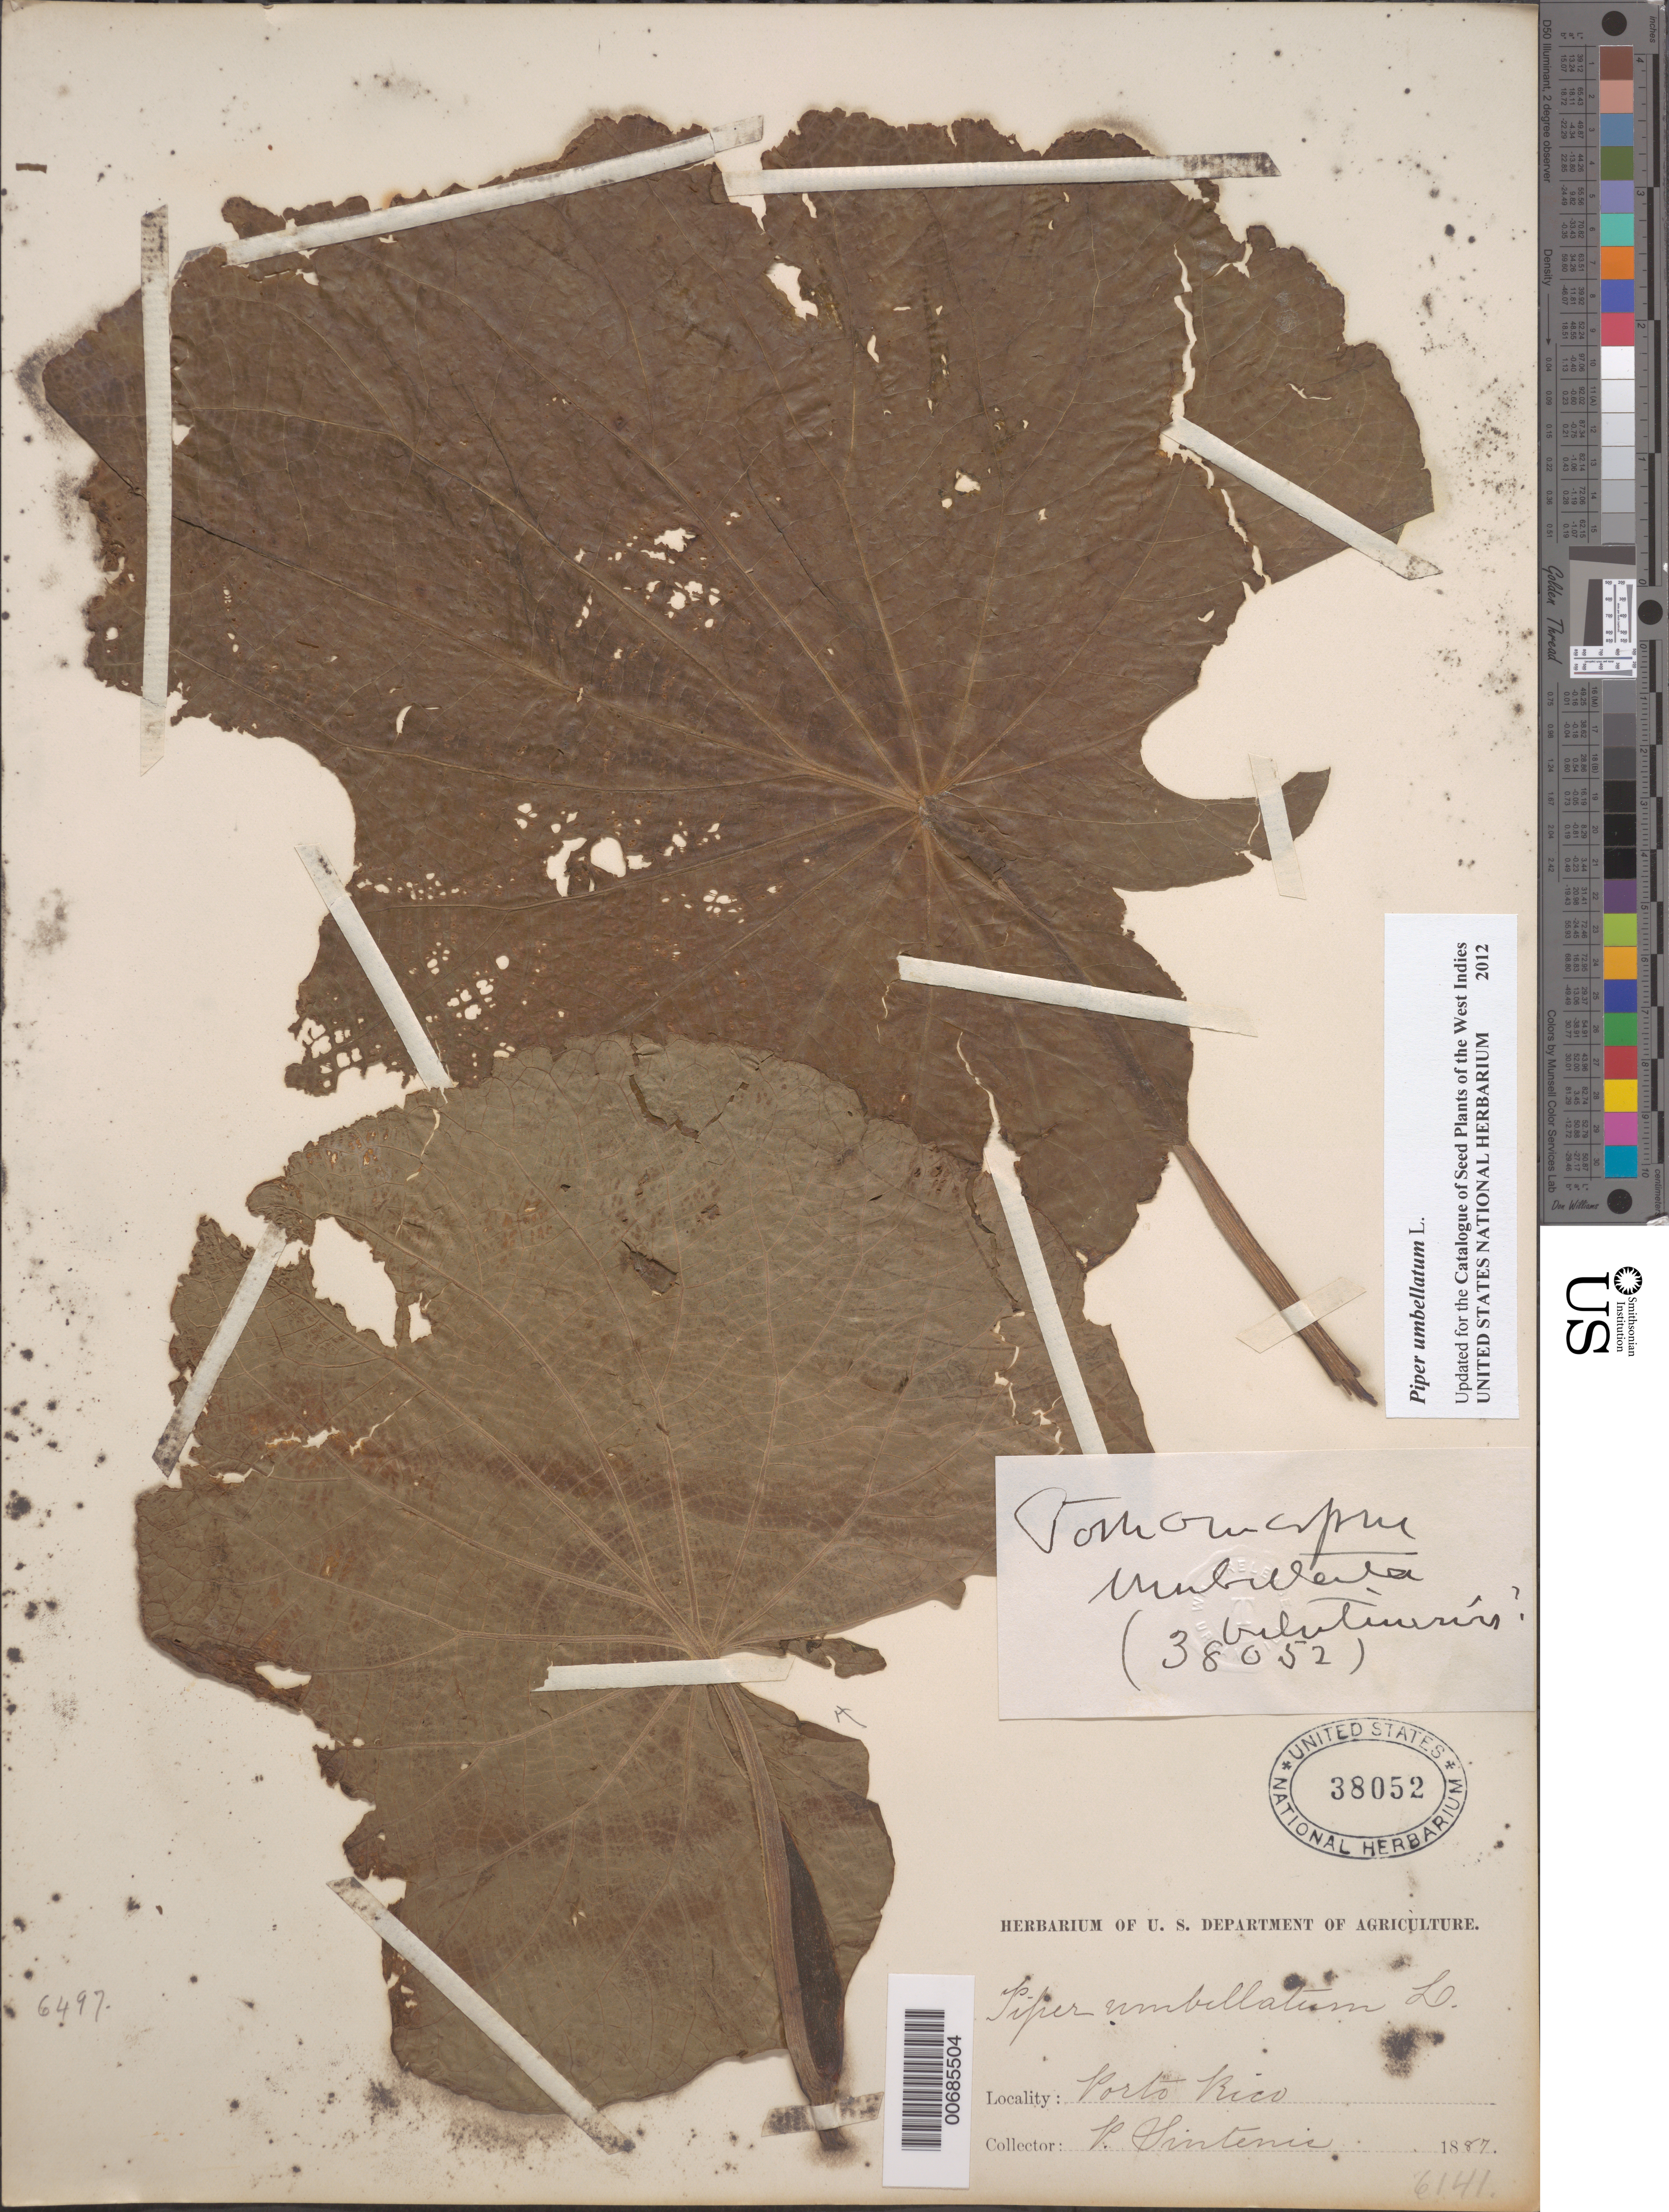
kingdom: Plantae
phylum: Tracheophyta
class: Magnoliopsida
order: Piperales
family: Piperaceae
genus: Piper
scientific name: Piper peltatum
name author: L.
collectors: P. Sintenis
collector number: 6141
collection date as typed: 1887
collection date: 1887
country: Puerto Rico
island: Greater Antilles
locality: Sierra de Naguabo ad Rio Blanco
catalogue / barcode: US 38052